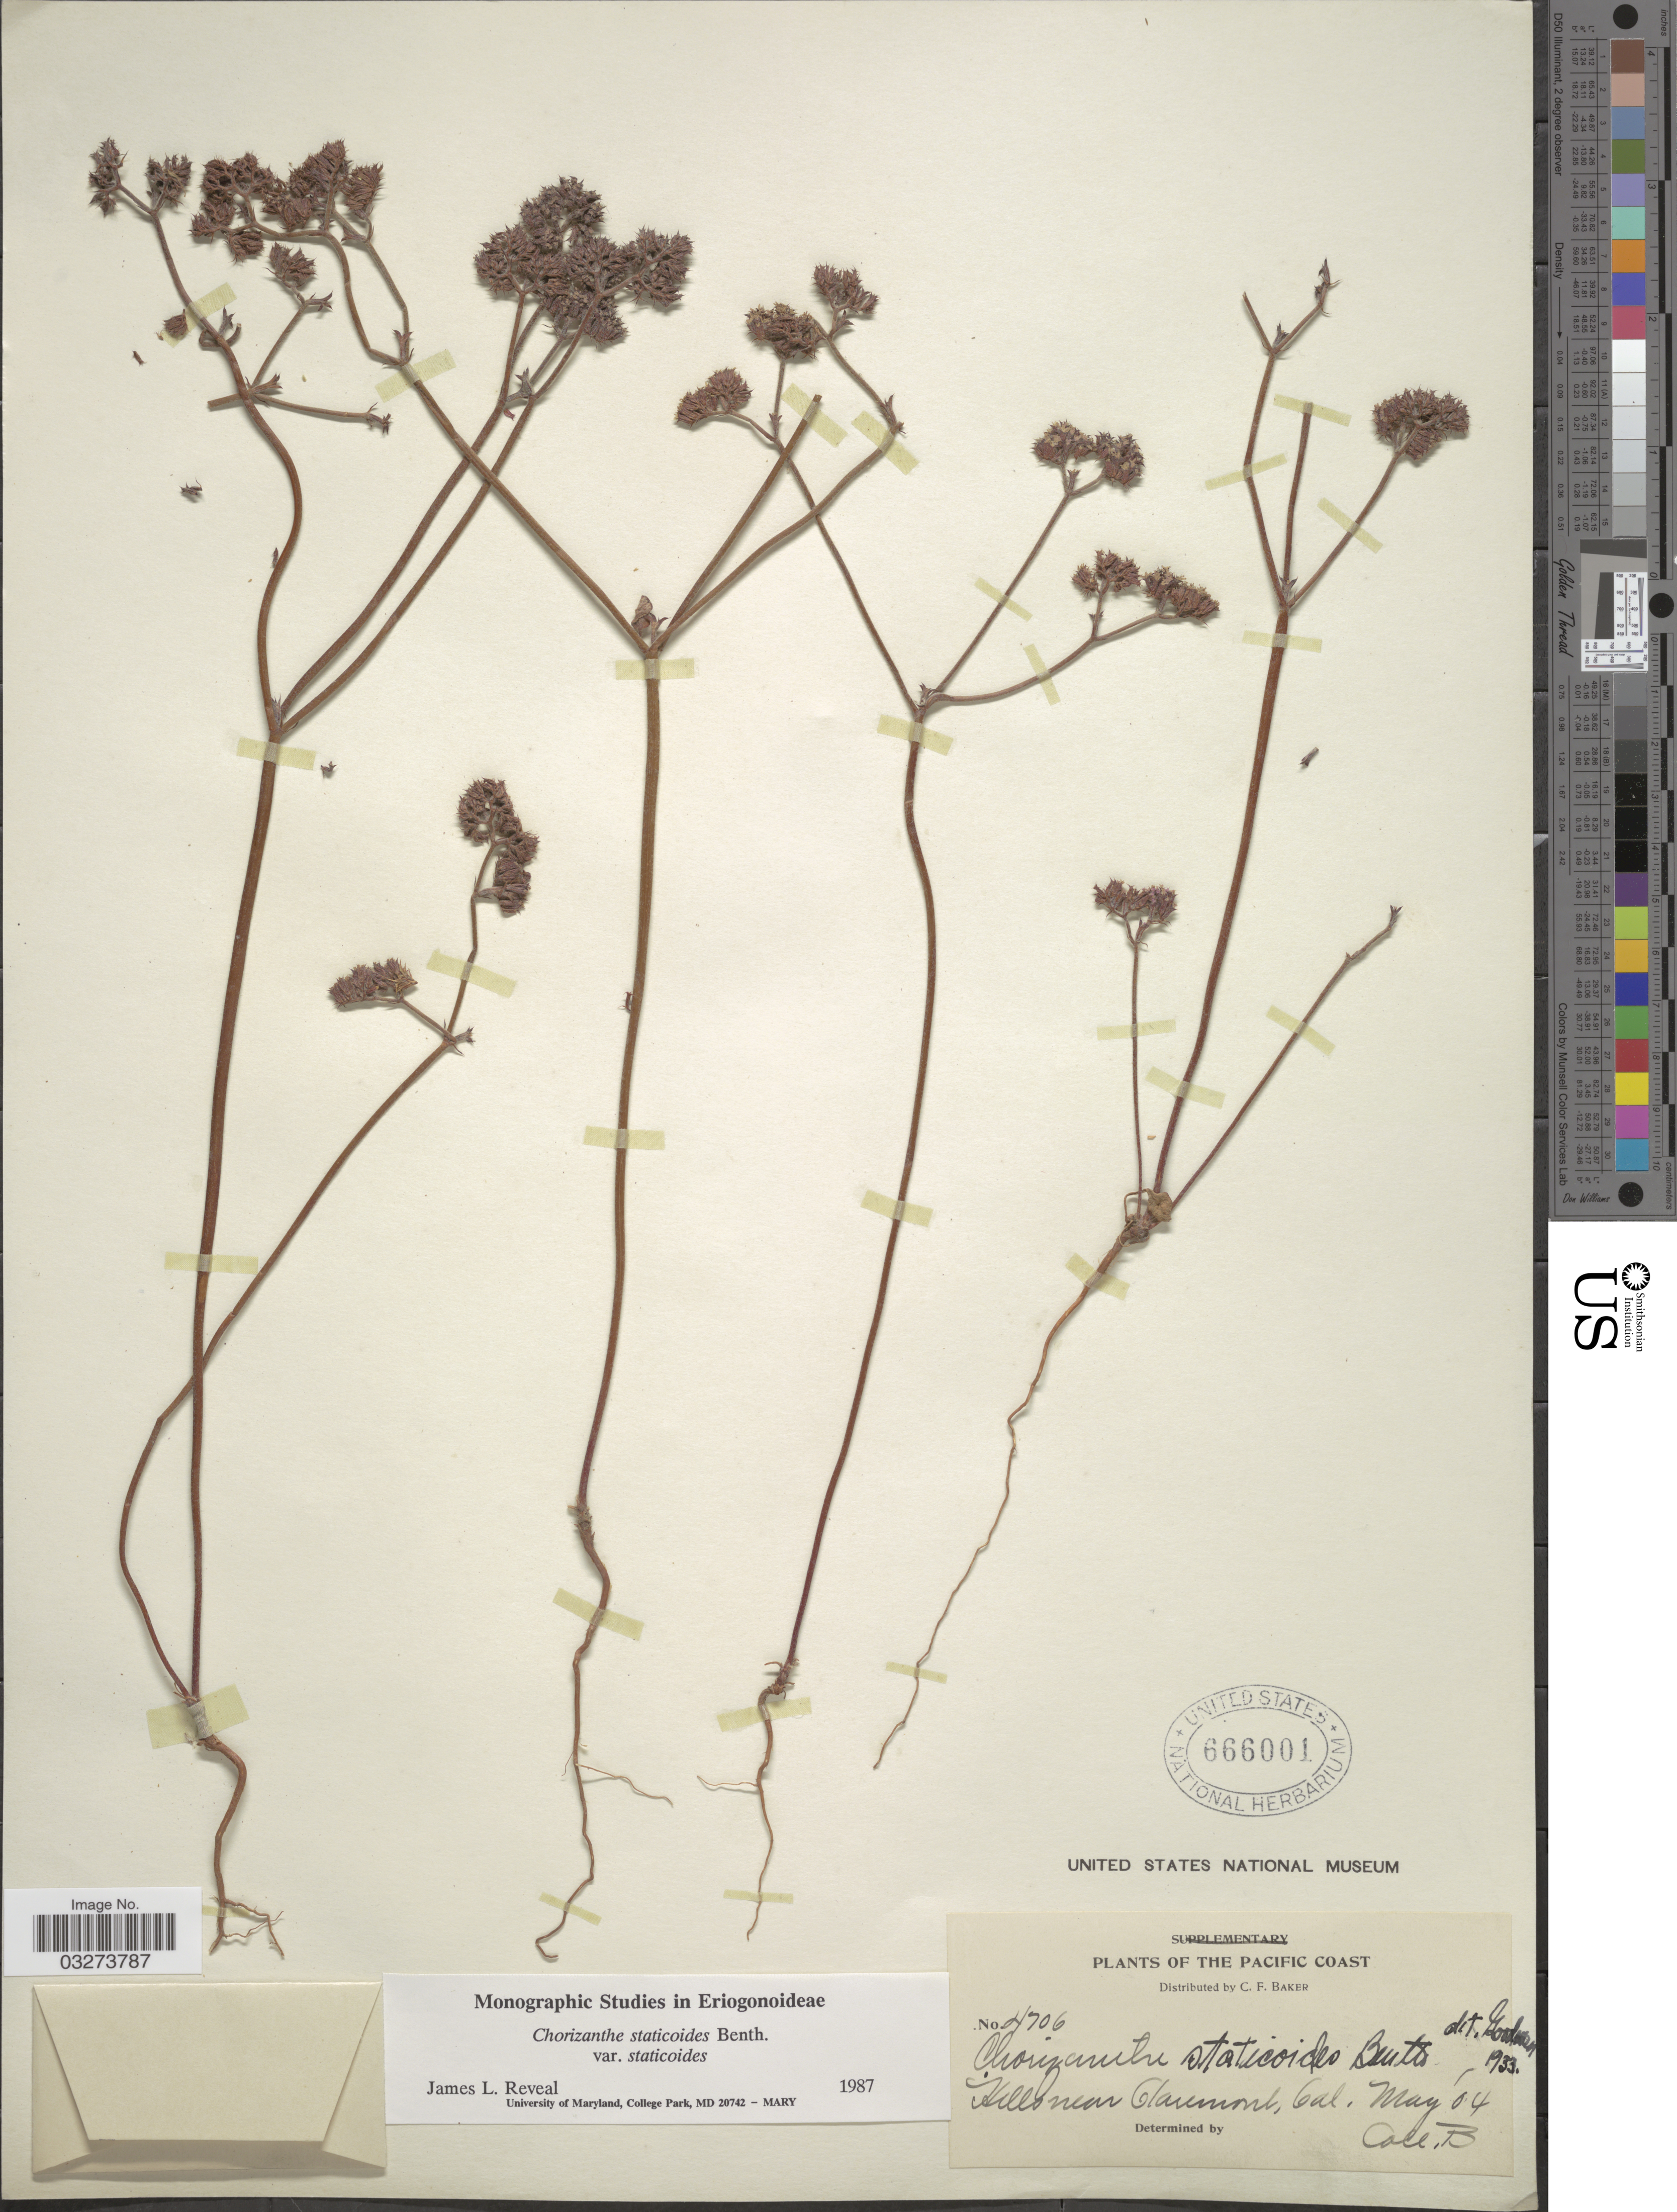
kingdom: Plantae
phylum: Tracheophyta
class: Magnoliopsida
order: Caryophyllales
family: Polygonaceae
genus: Chorizanthe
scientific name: Chorizanthe staticoides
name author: Benth.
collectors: C. F. Baker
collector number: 4706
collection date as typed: Transcribed d/m/y: /5/4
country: United States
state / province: California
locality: The Pacific Coast, Hills near Claremont.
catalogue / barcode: US 666001